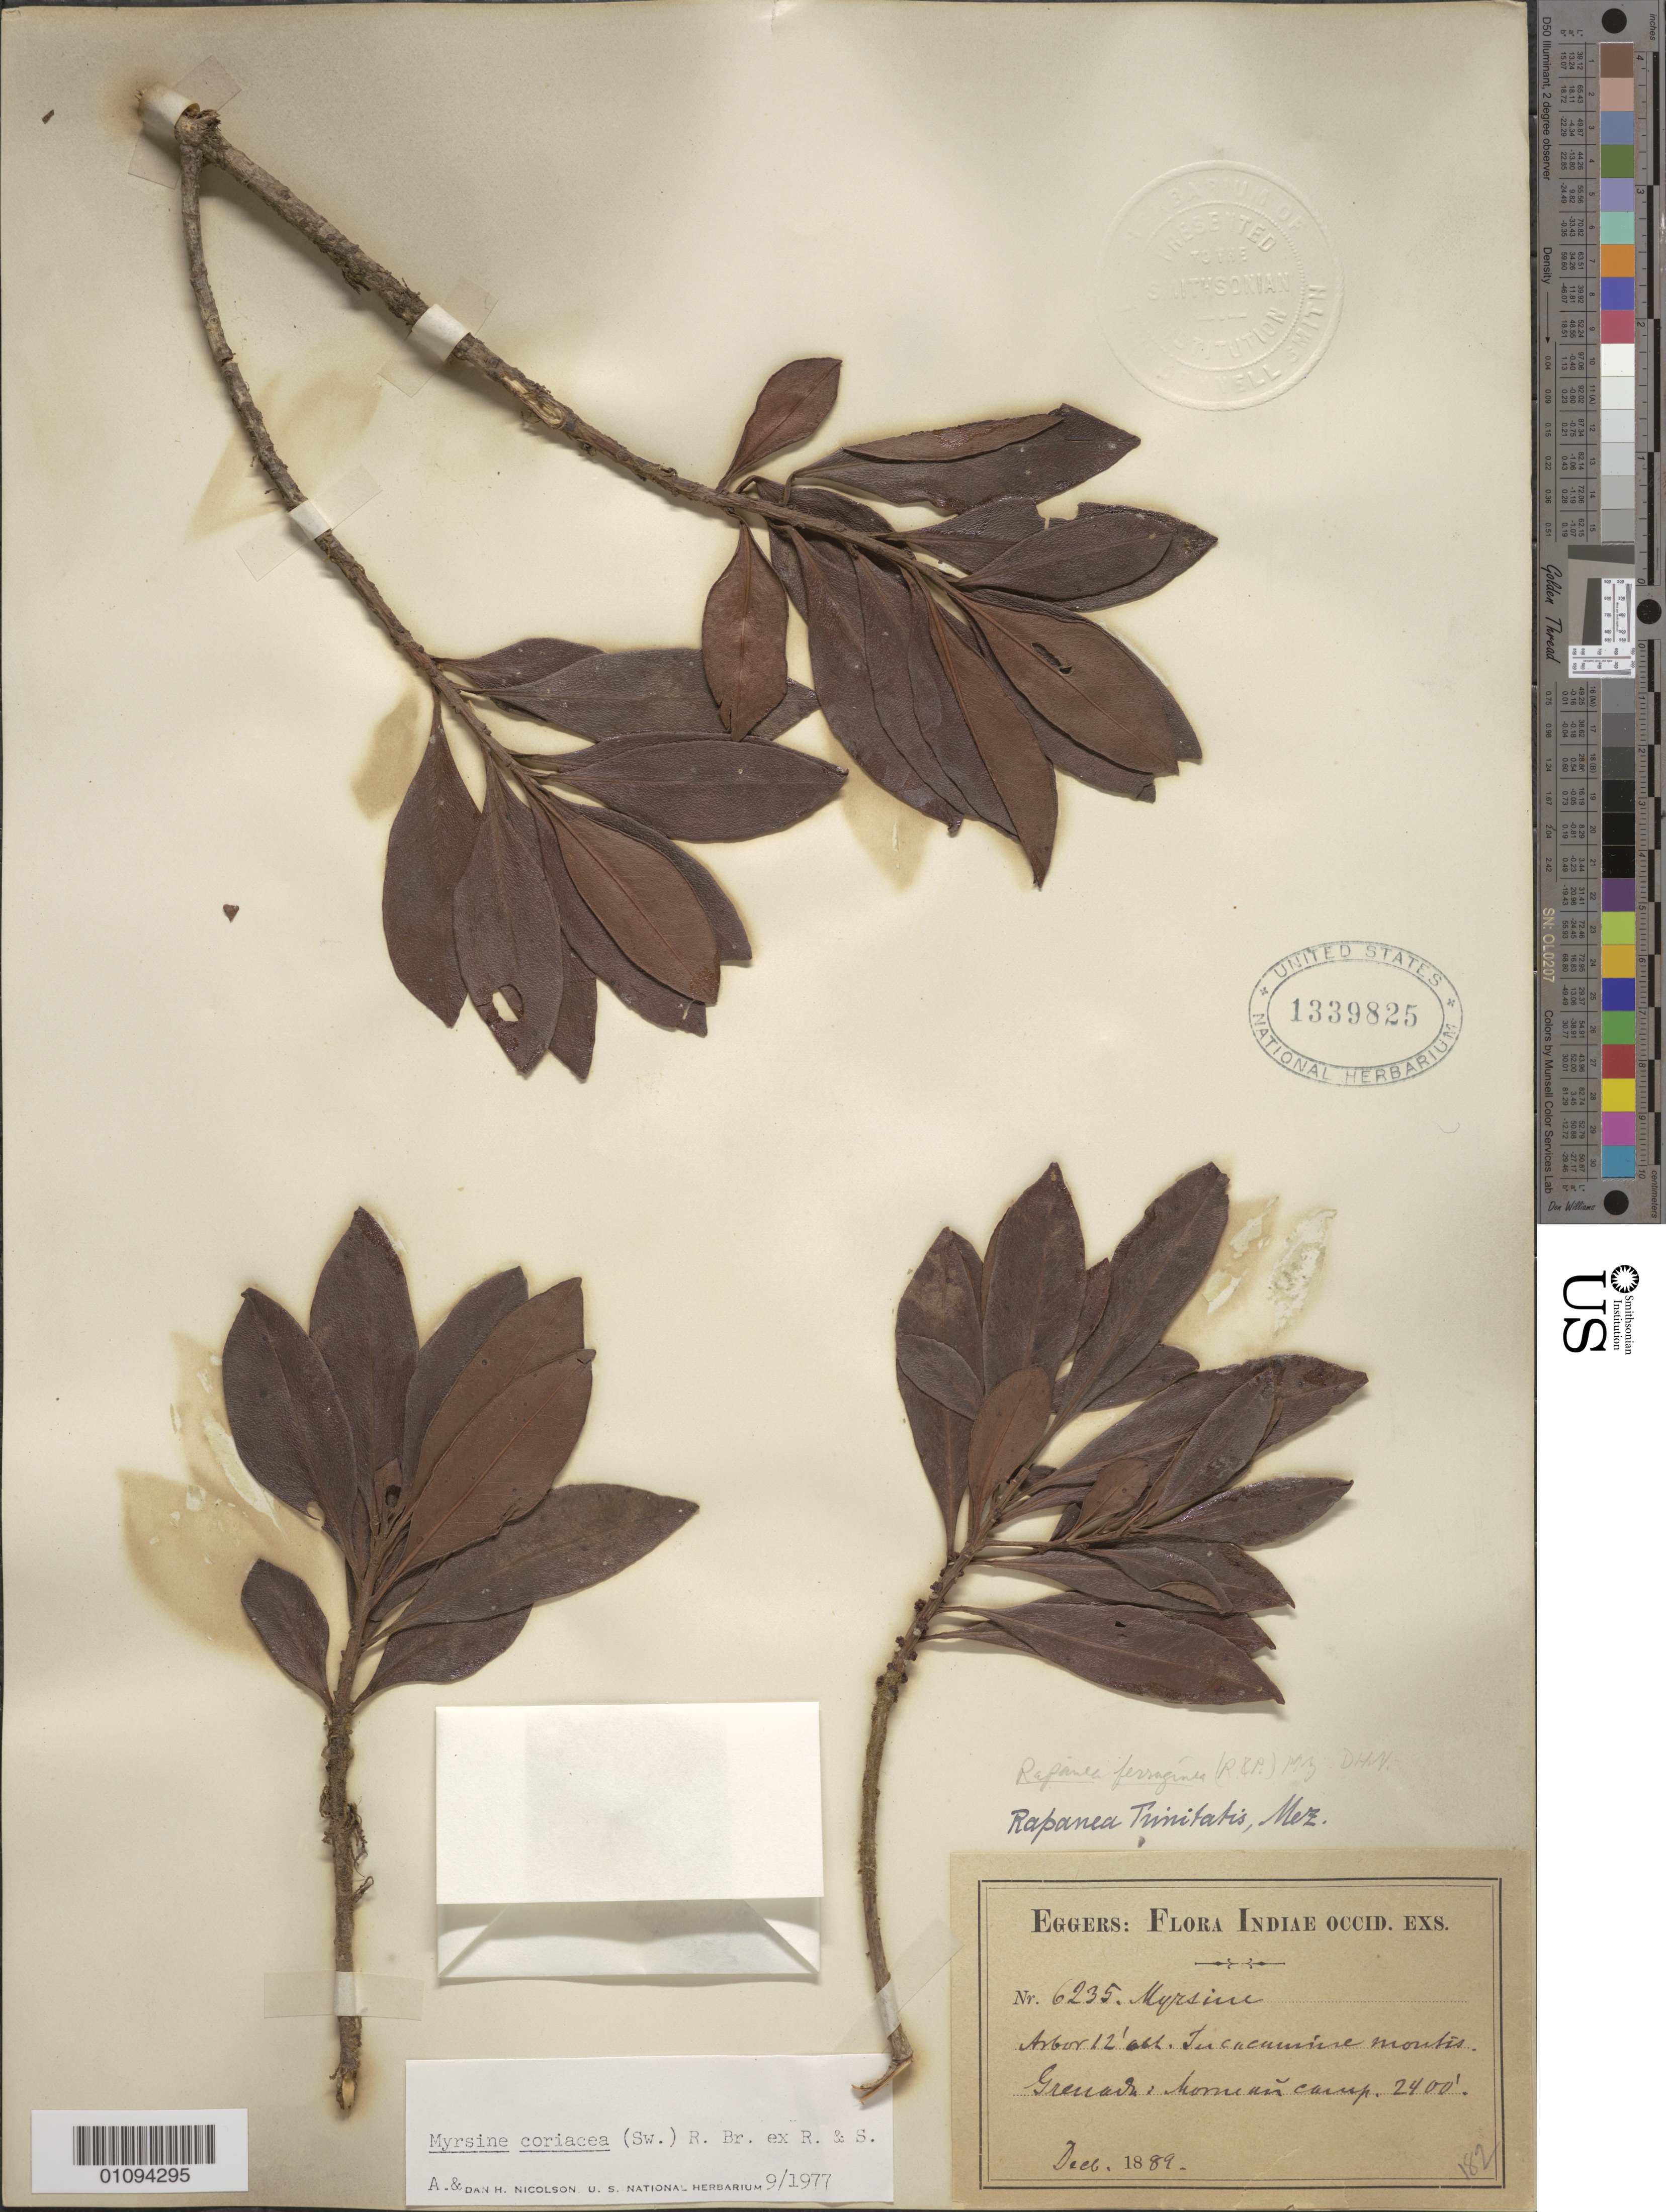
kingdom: Plantae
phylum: Tracheophyta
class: Magnoliopsida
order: Ericales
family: Primulaceae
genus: Myrsine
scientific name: Myrsine coriacea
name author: (Sw.) R. Br. ex Roem. & Schult.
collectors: H. F. A. von Eggers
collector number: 6235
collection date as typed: Dec 1889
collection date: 1889-12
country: Grenada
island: Grenada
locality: Mornean carup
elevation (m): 732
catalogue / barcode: US 1339825